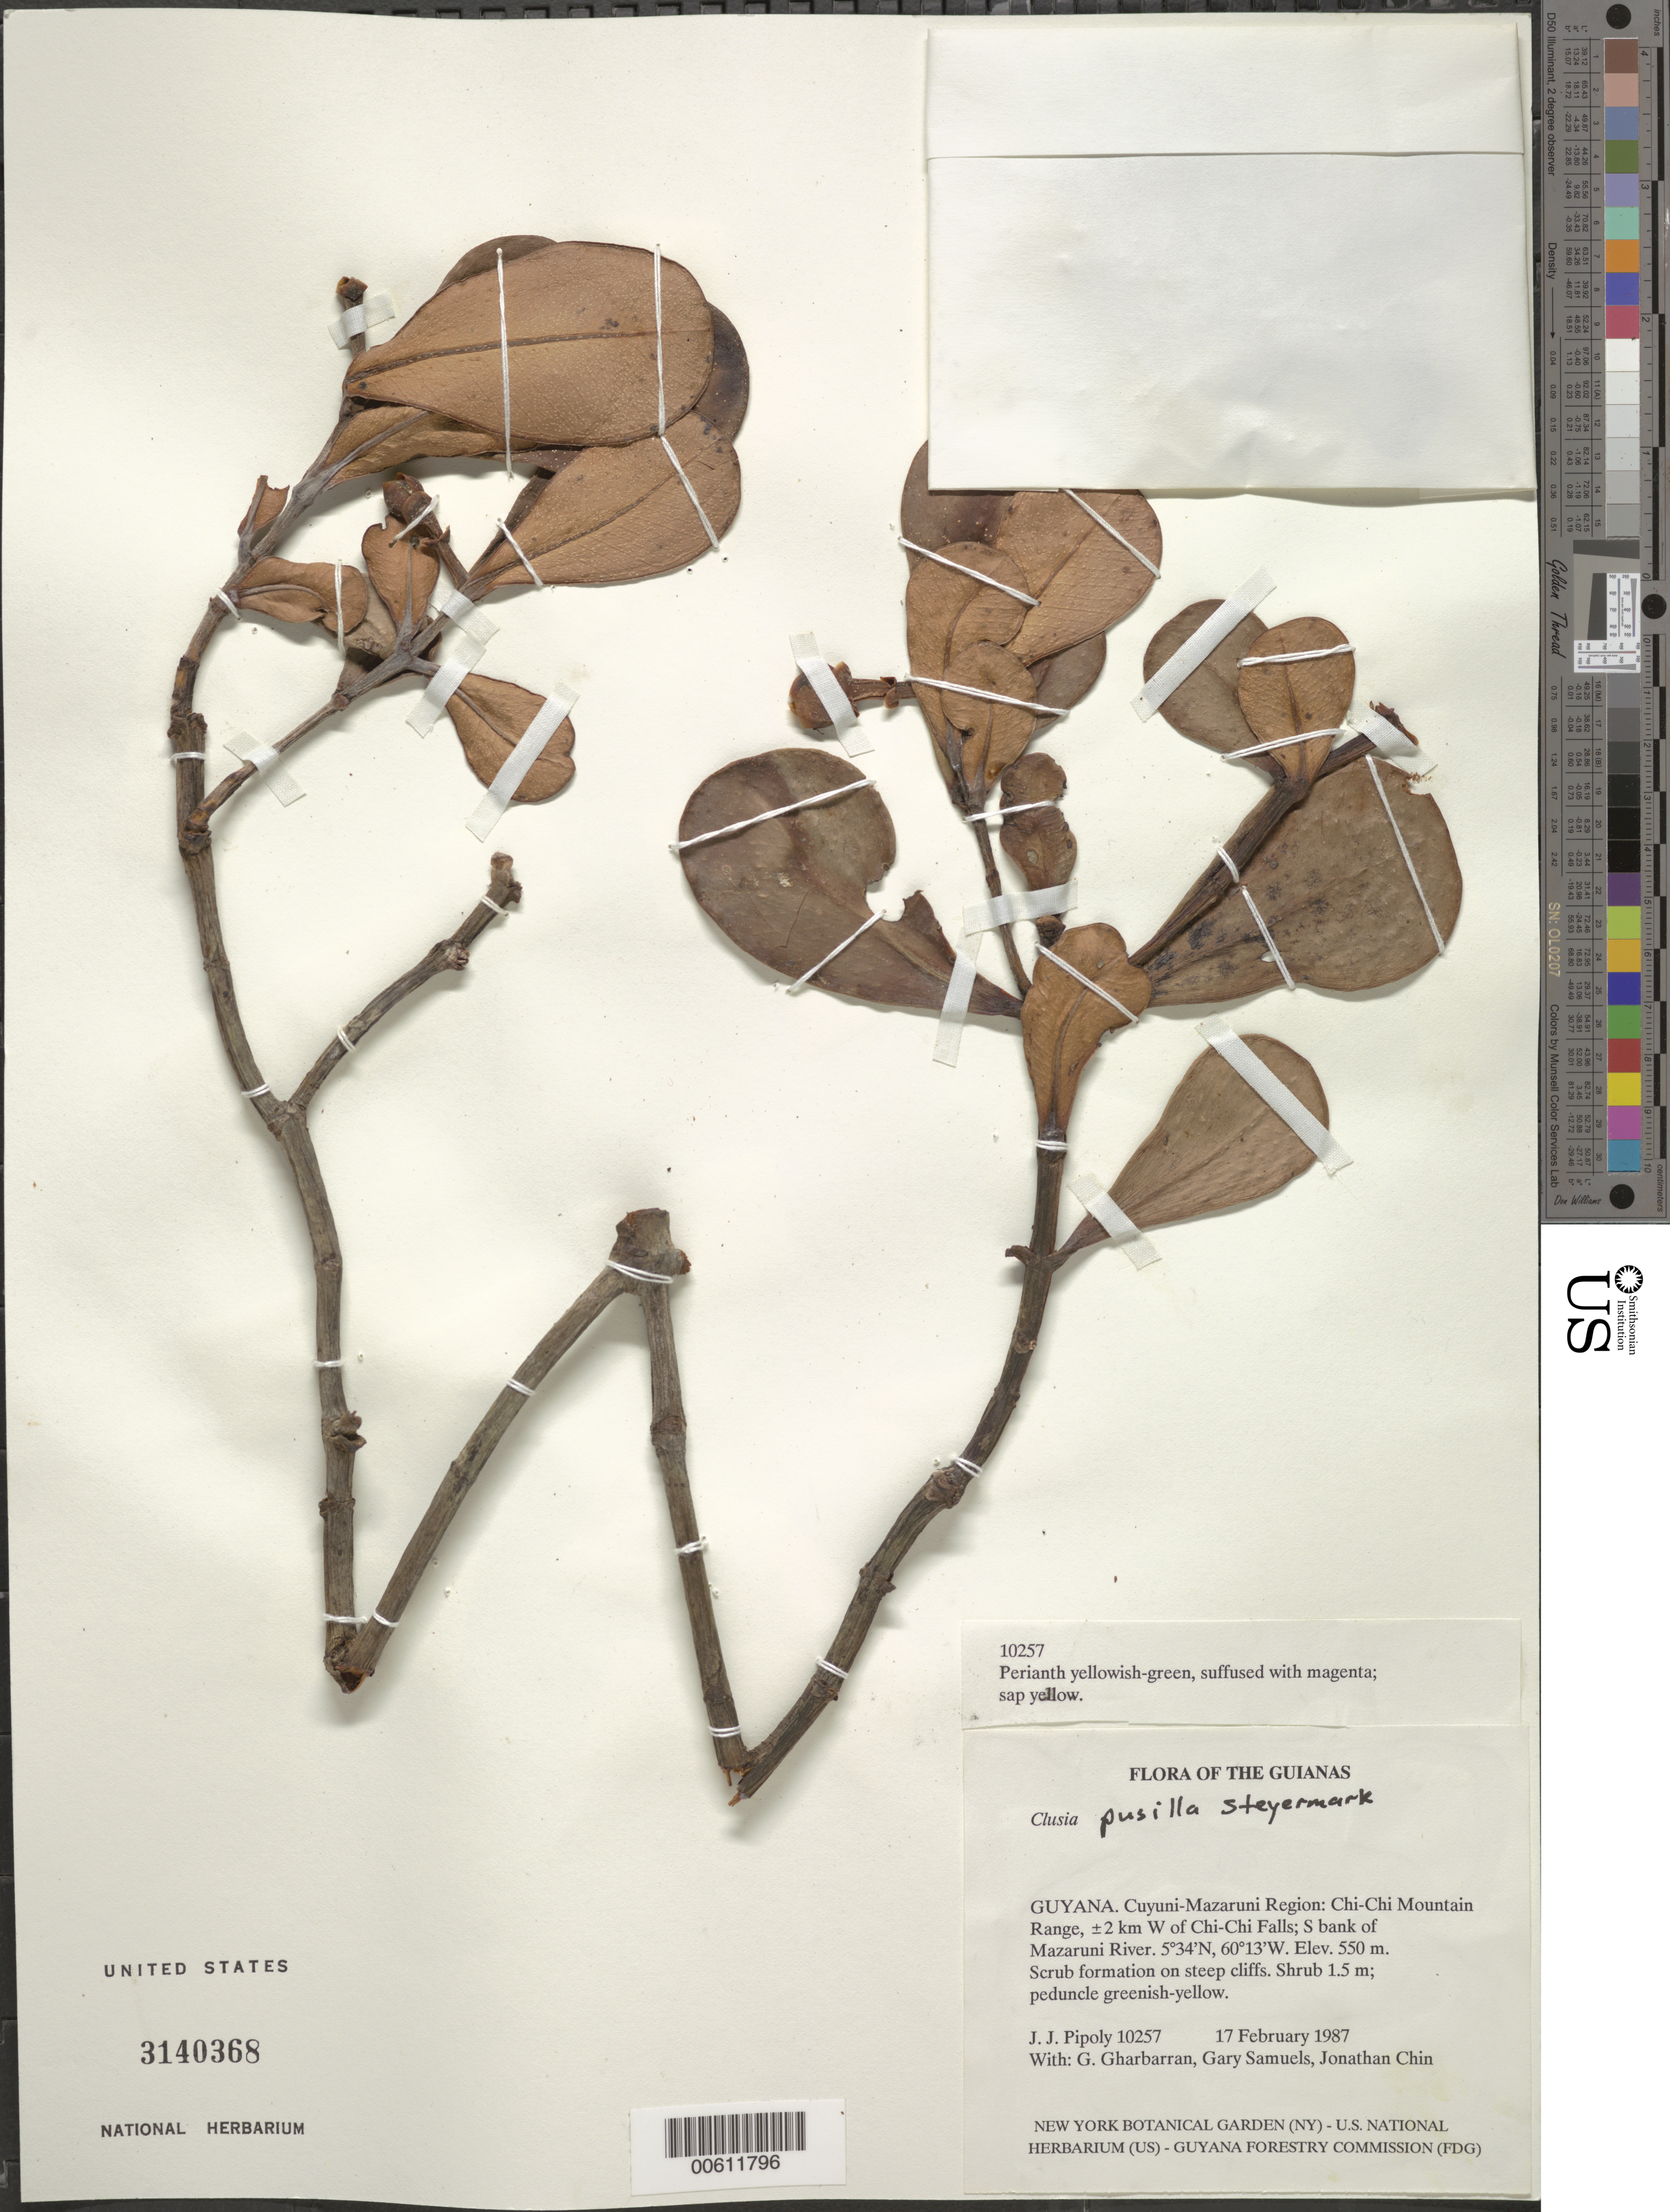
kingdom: Plantae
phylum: Tracheophyta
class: Magnoliopsida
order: Malpighiales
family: Clusiaceae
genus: Clusia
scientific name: Clusia pusilla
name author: Steyerm.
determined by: Pipoly, J. J., III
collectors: J. J. Pipoly, G. Gharbarran, G. Samuels & J. Chin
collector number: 10257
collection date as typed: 17 February 1987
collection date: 1987-02-17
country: Guyana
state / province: Cuyuni-Mazaruni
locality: Chi-Chi Mountain Range, ±2 km W of Chi-Chi Falls; S bank of Mazaruni River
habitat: Scrub formation on steep cliffs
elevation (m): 550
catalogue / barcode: US 3140368